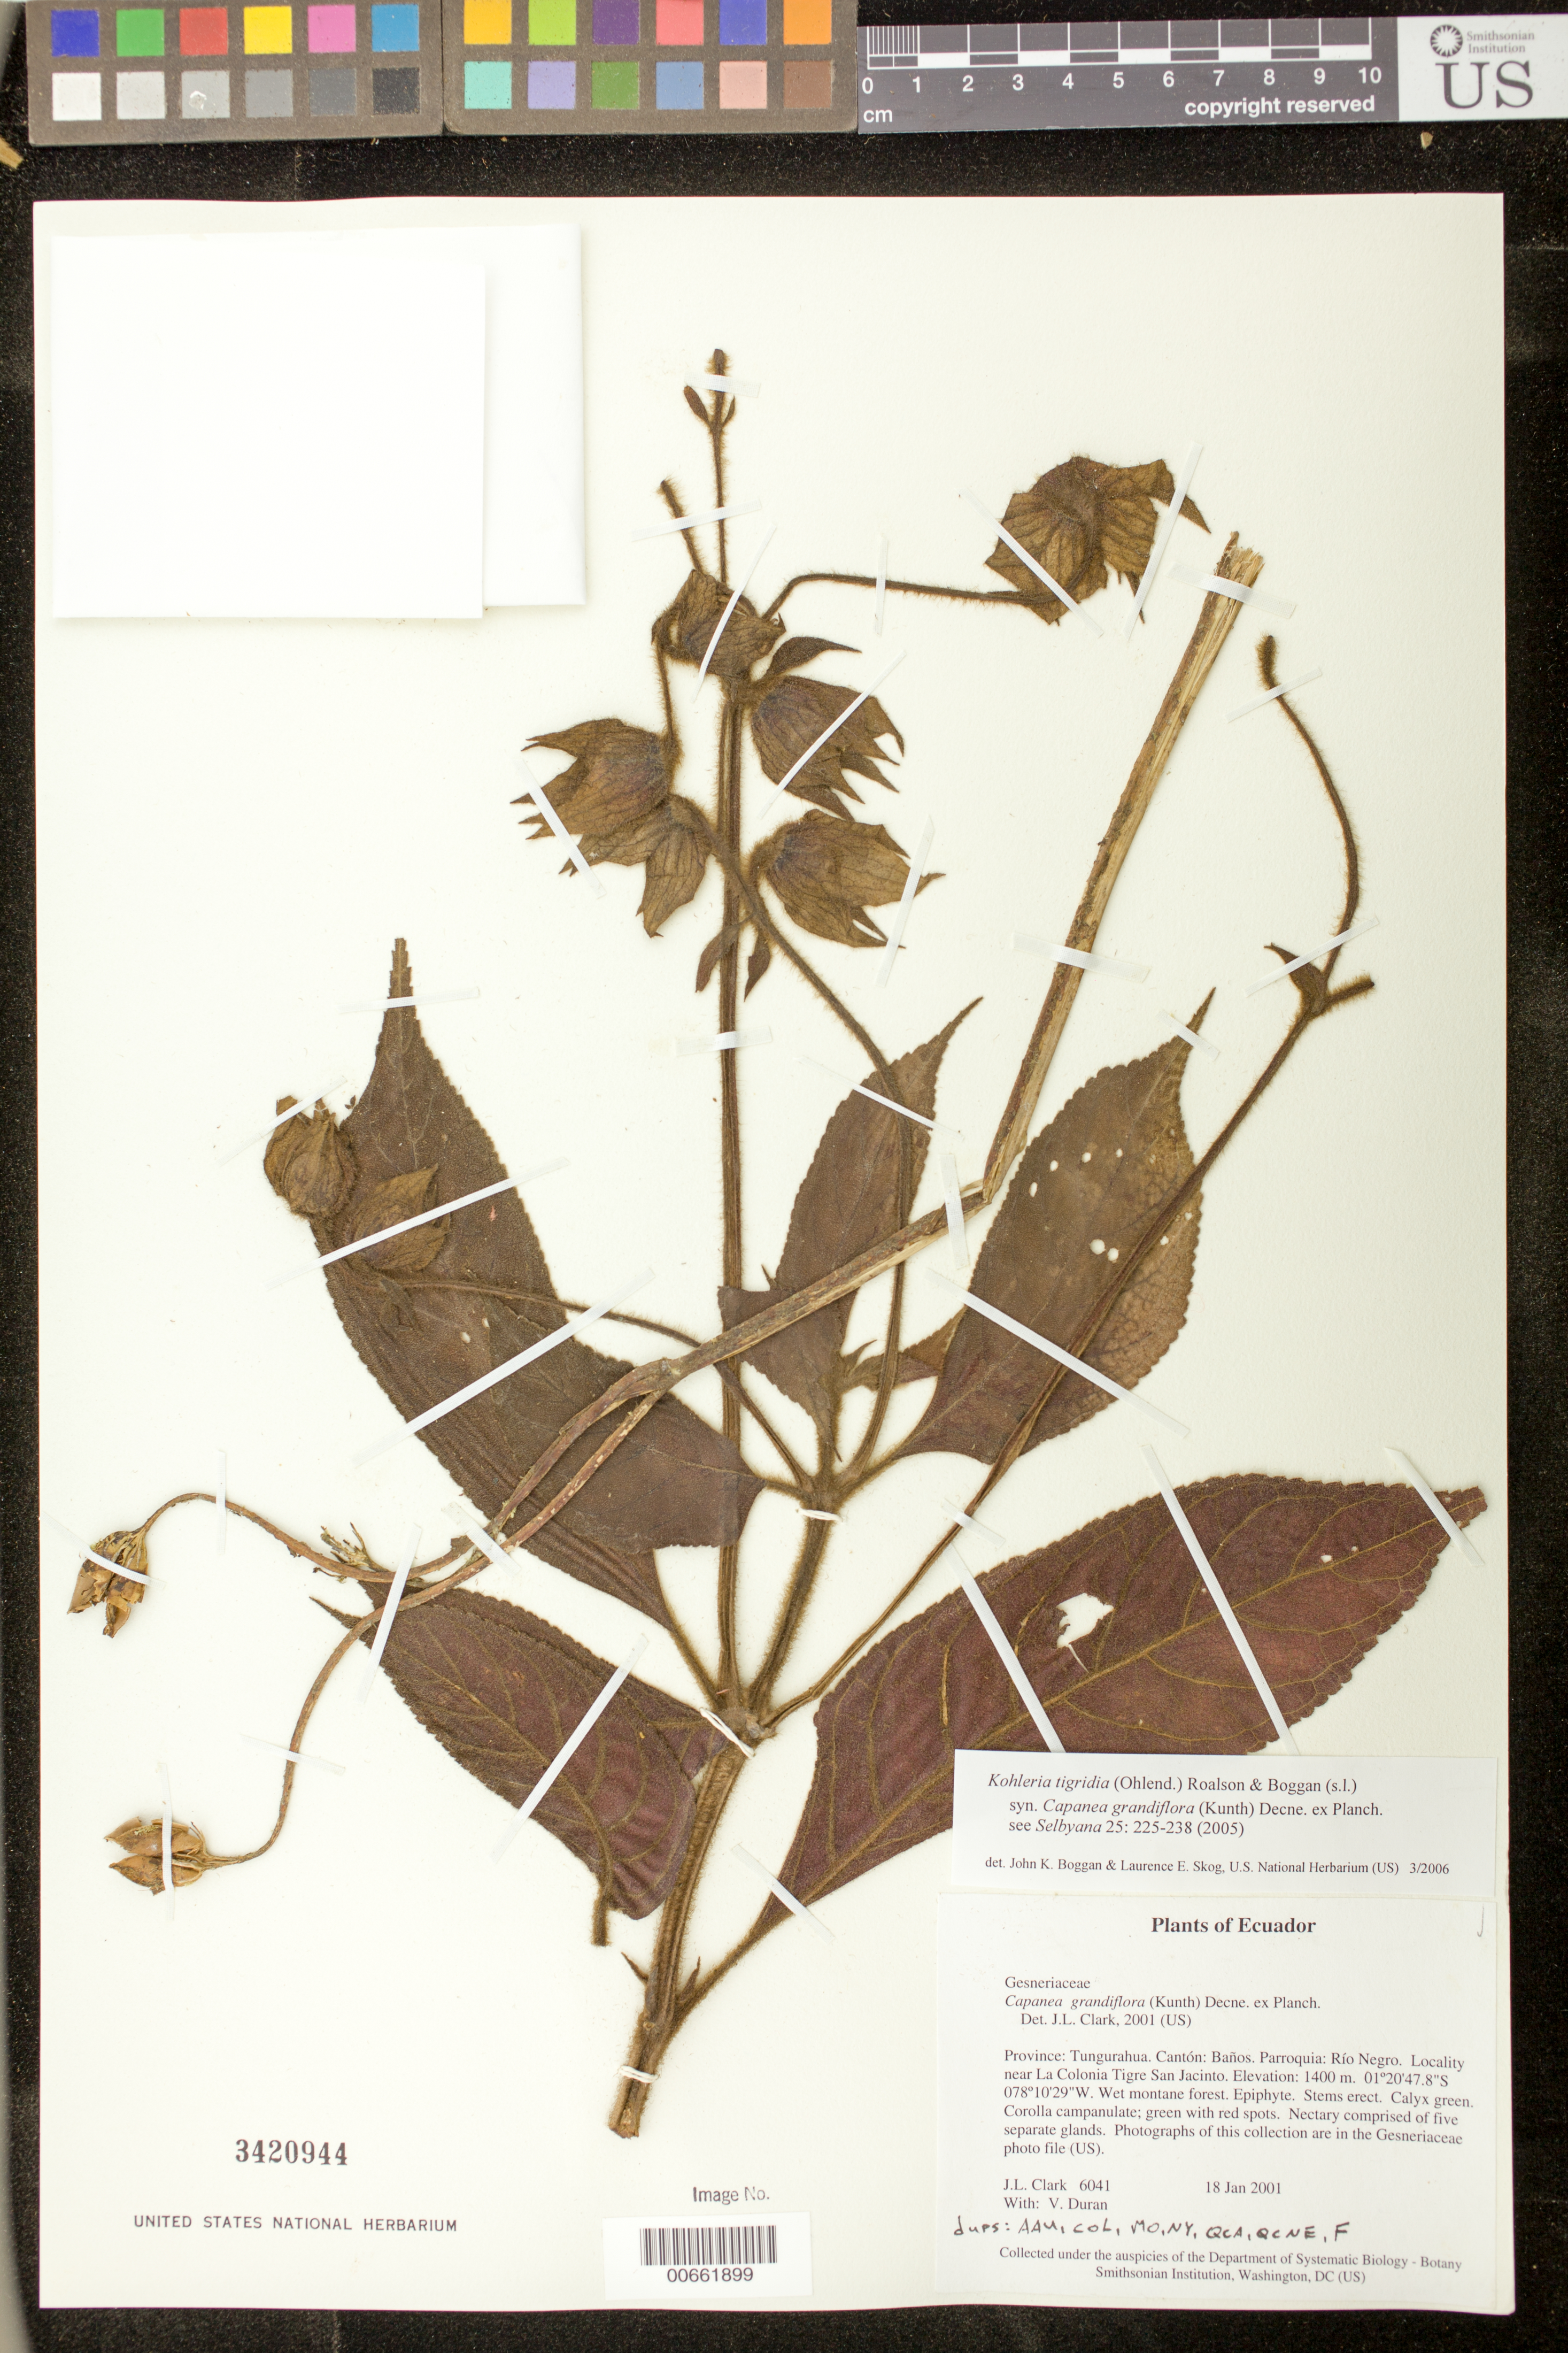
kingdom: Plantae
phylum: Tracheophyta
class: Magnoliopsida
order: Lamiales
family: Gesneriaceae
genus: Kohleria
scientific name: Kohleria tigridia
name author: (Ohlend.) Roalson & Boggan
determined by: Boggan, J. K.; Skog, L. E.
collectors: J. L. Clark & V. Duran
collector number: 6041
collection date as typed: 18 Jan 2001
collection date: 2001-01-18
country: Ecuador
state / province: Tungurahua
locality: Cantón: Baños. Parroquia: Río Negro. Locality near La Colonia Tigre San Jacinto.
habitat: Wet montane forest.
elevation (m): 1400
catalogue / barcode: US 3420944